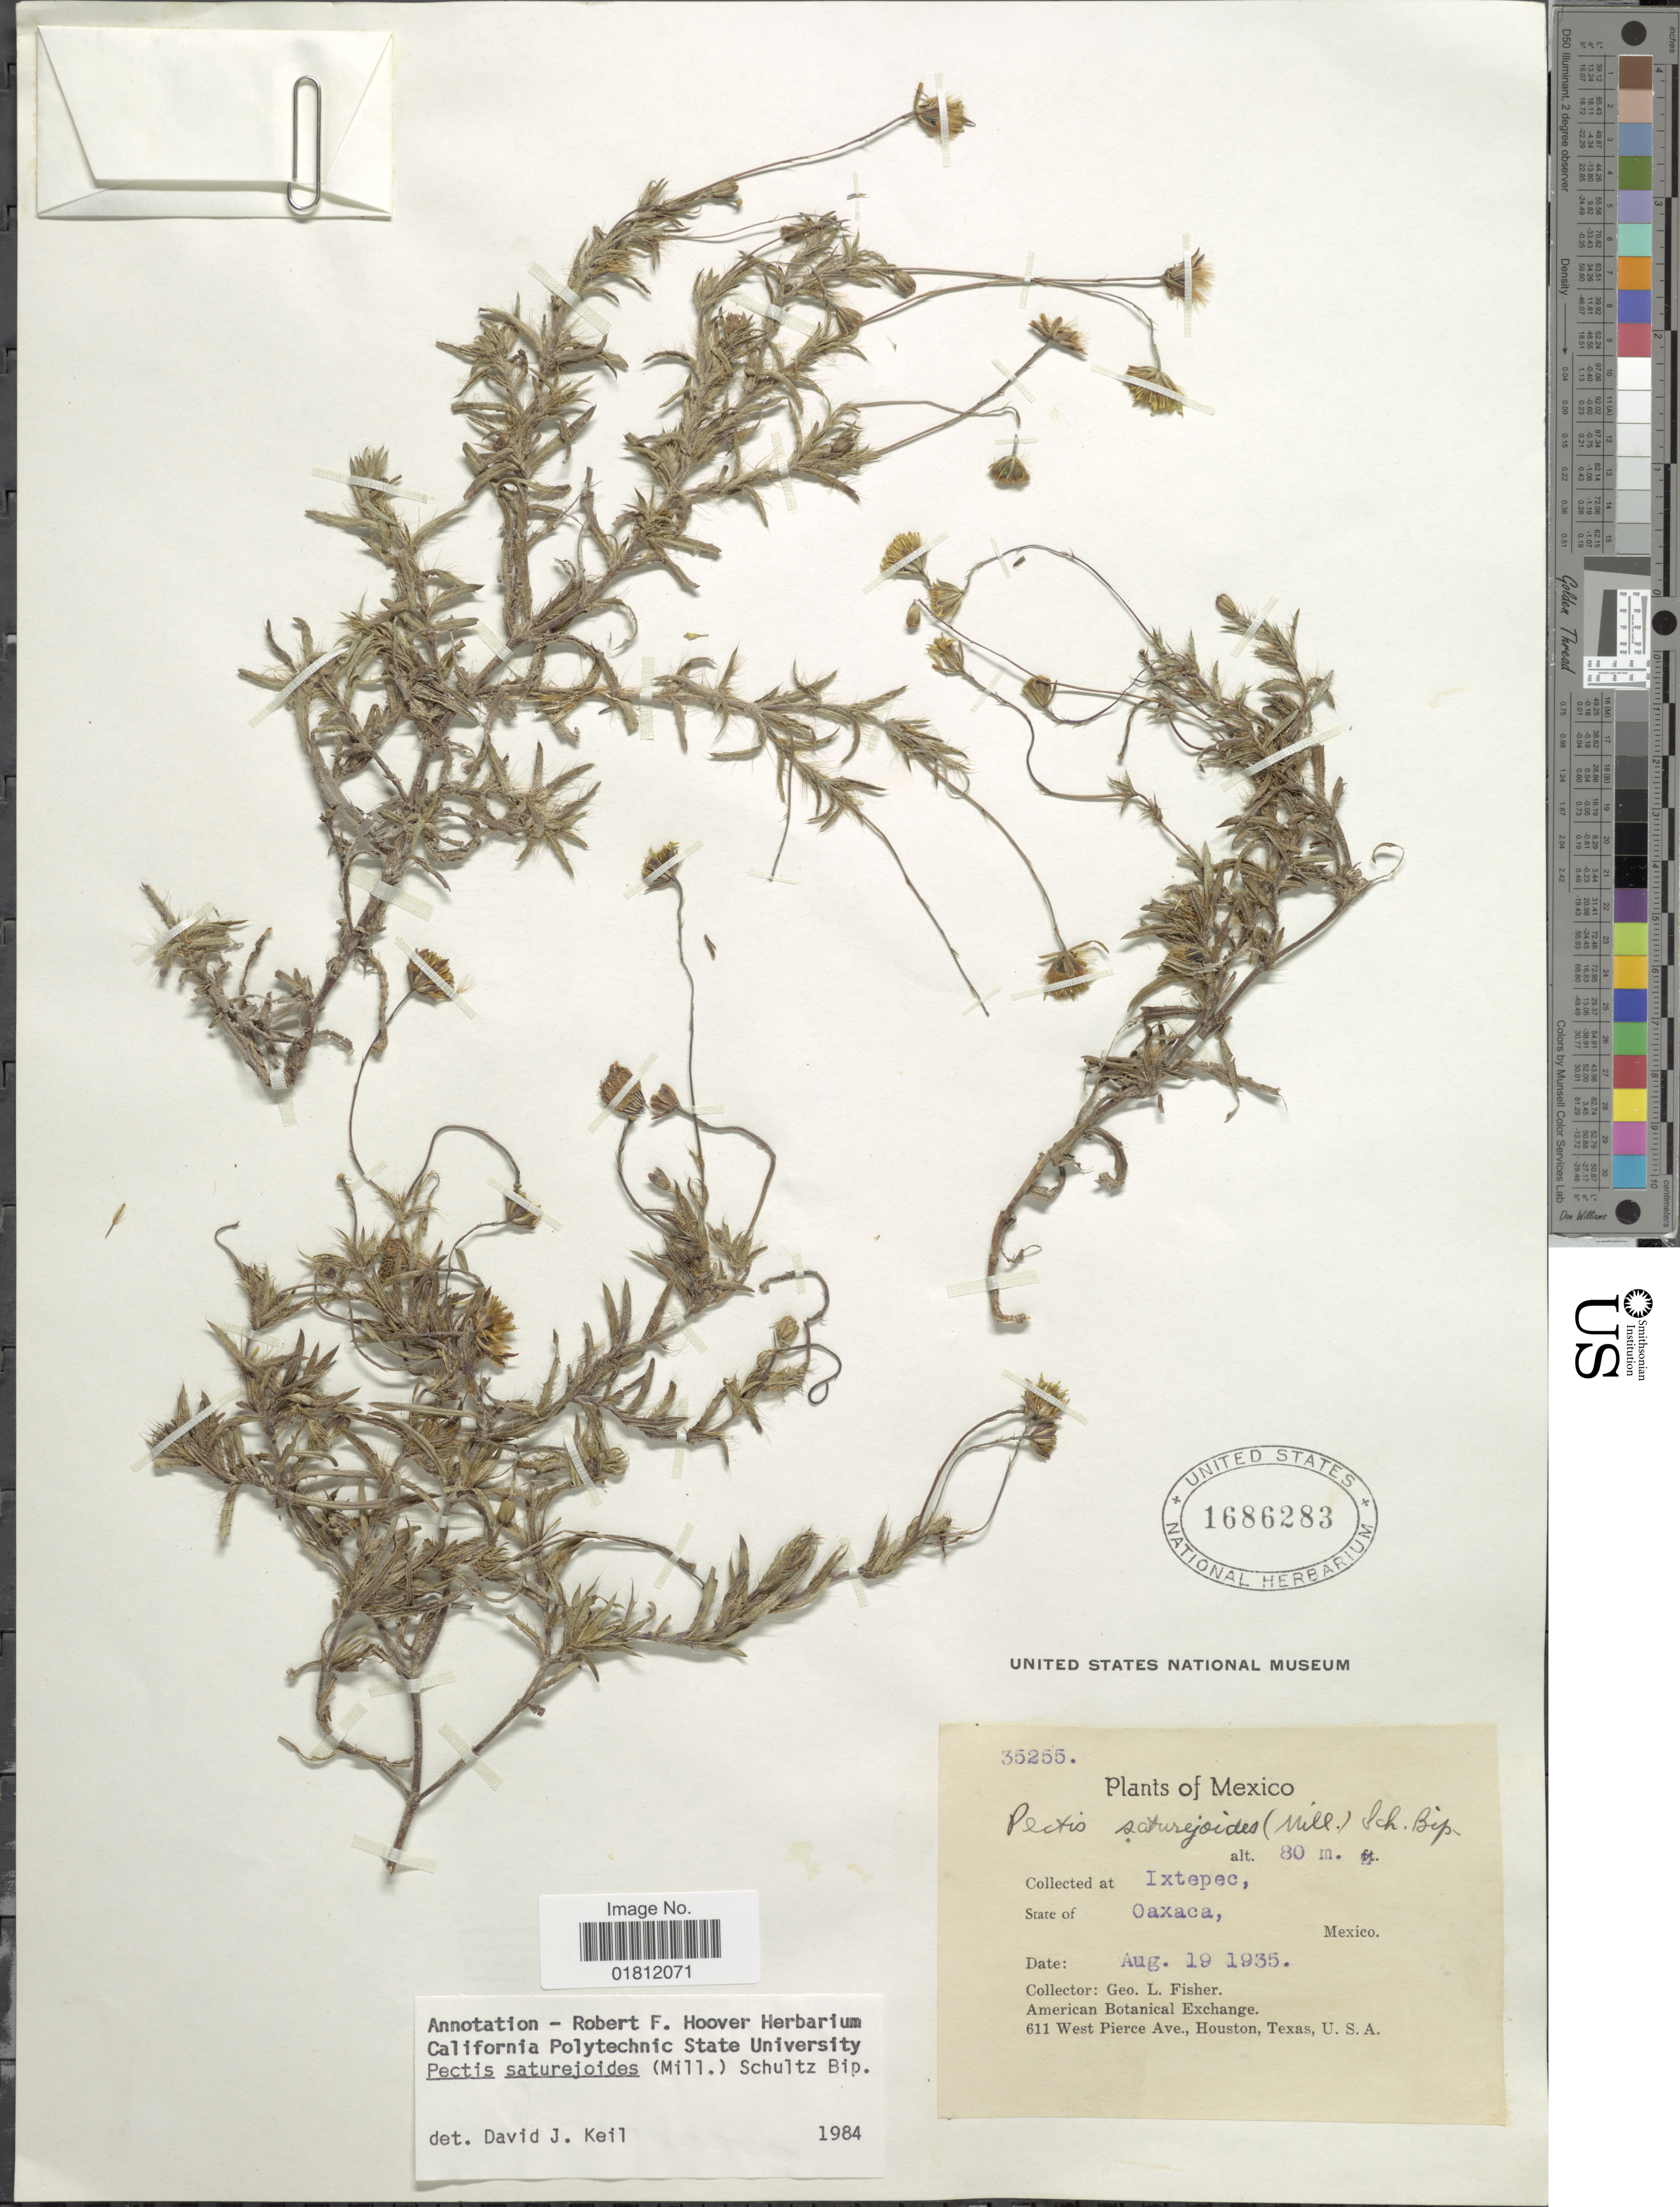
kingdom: Plantae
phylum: Tracheophyta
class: Magnoliopsida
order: Asterales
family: Asteraceae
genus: Pectis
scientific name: Pectis saturejoides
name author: (Mill.) Sch. Bip.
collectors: G. L. Fisher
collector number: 35255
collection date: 1935-08-19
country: Mexico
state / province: Oaxaca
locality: Ixtepec, State of Oaxaca, Mexico.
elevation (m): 80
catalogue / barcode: US 1686283